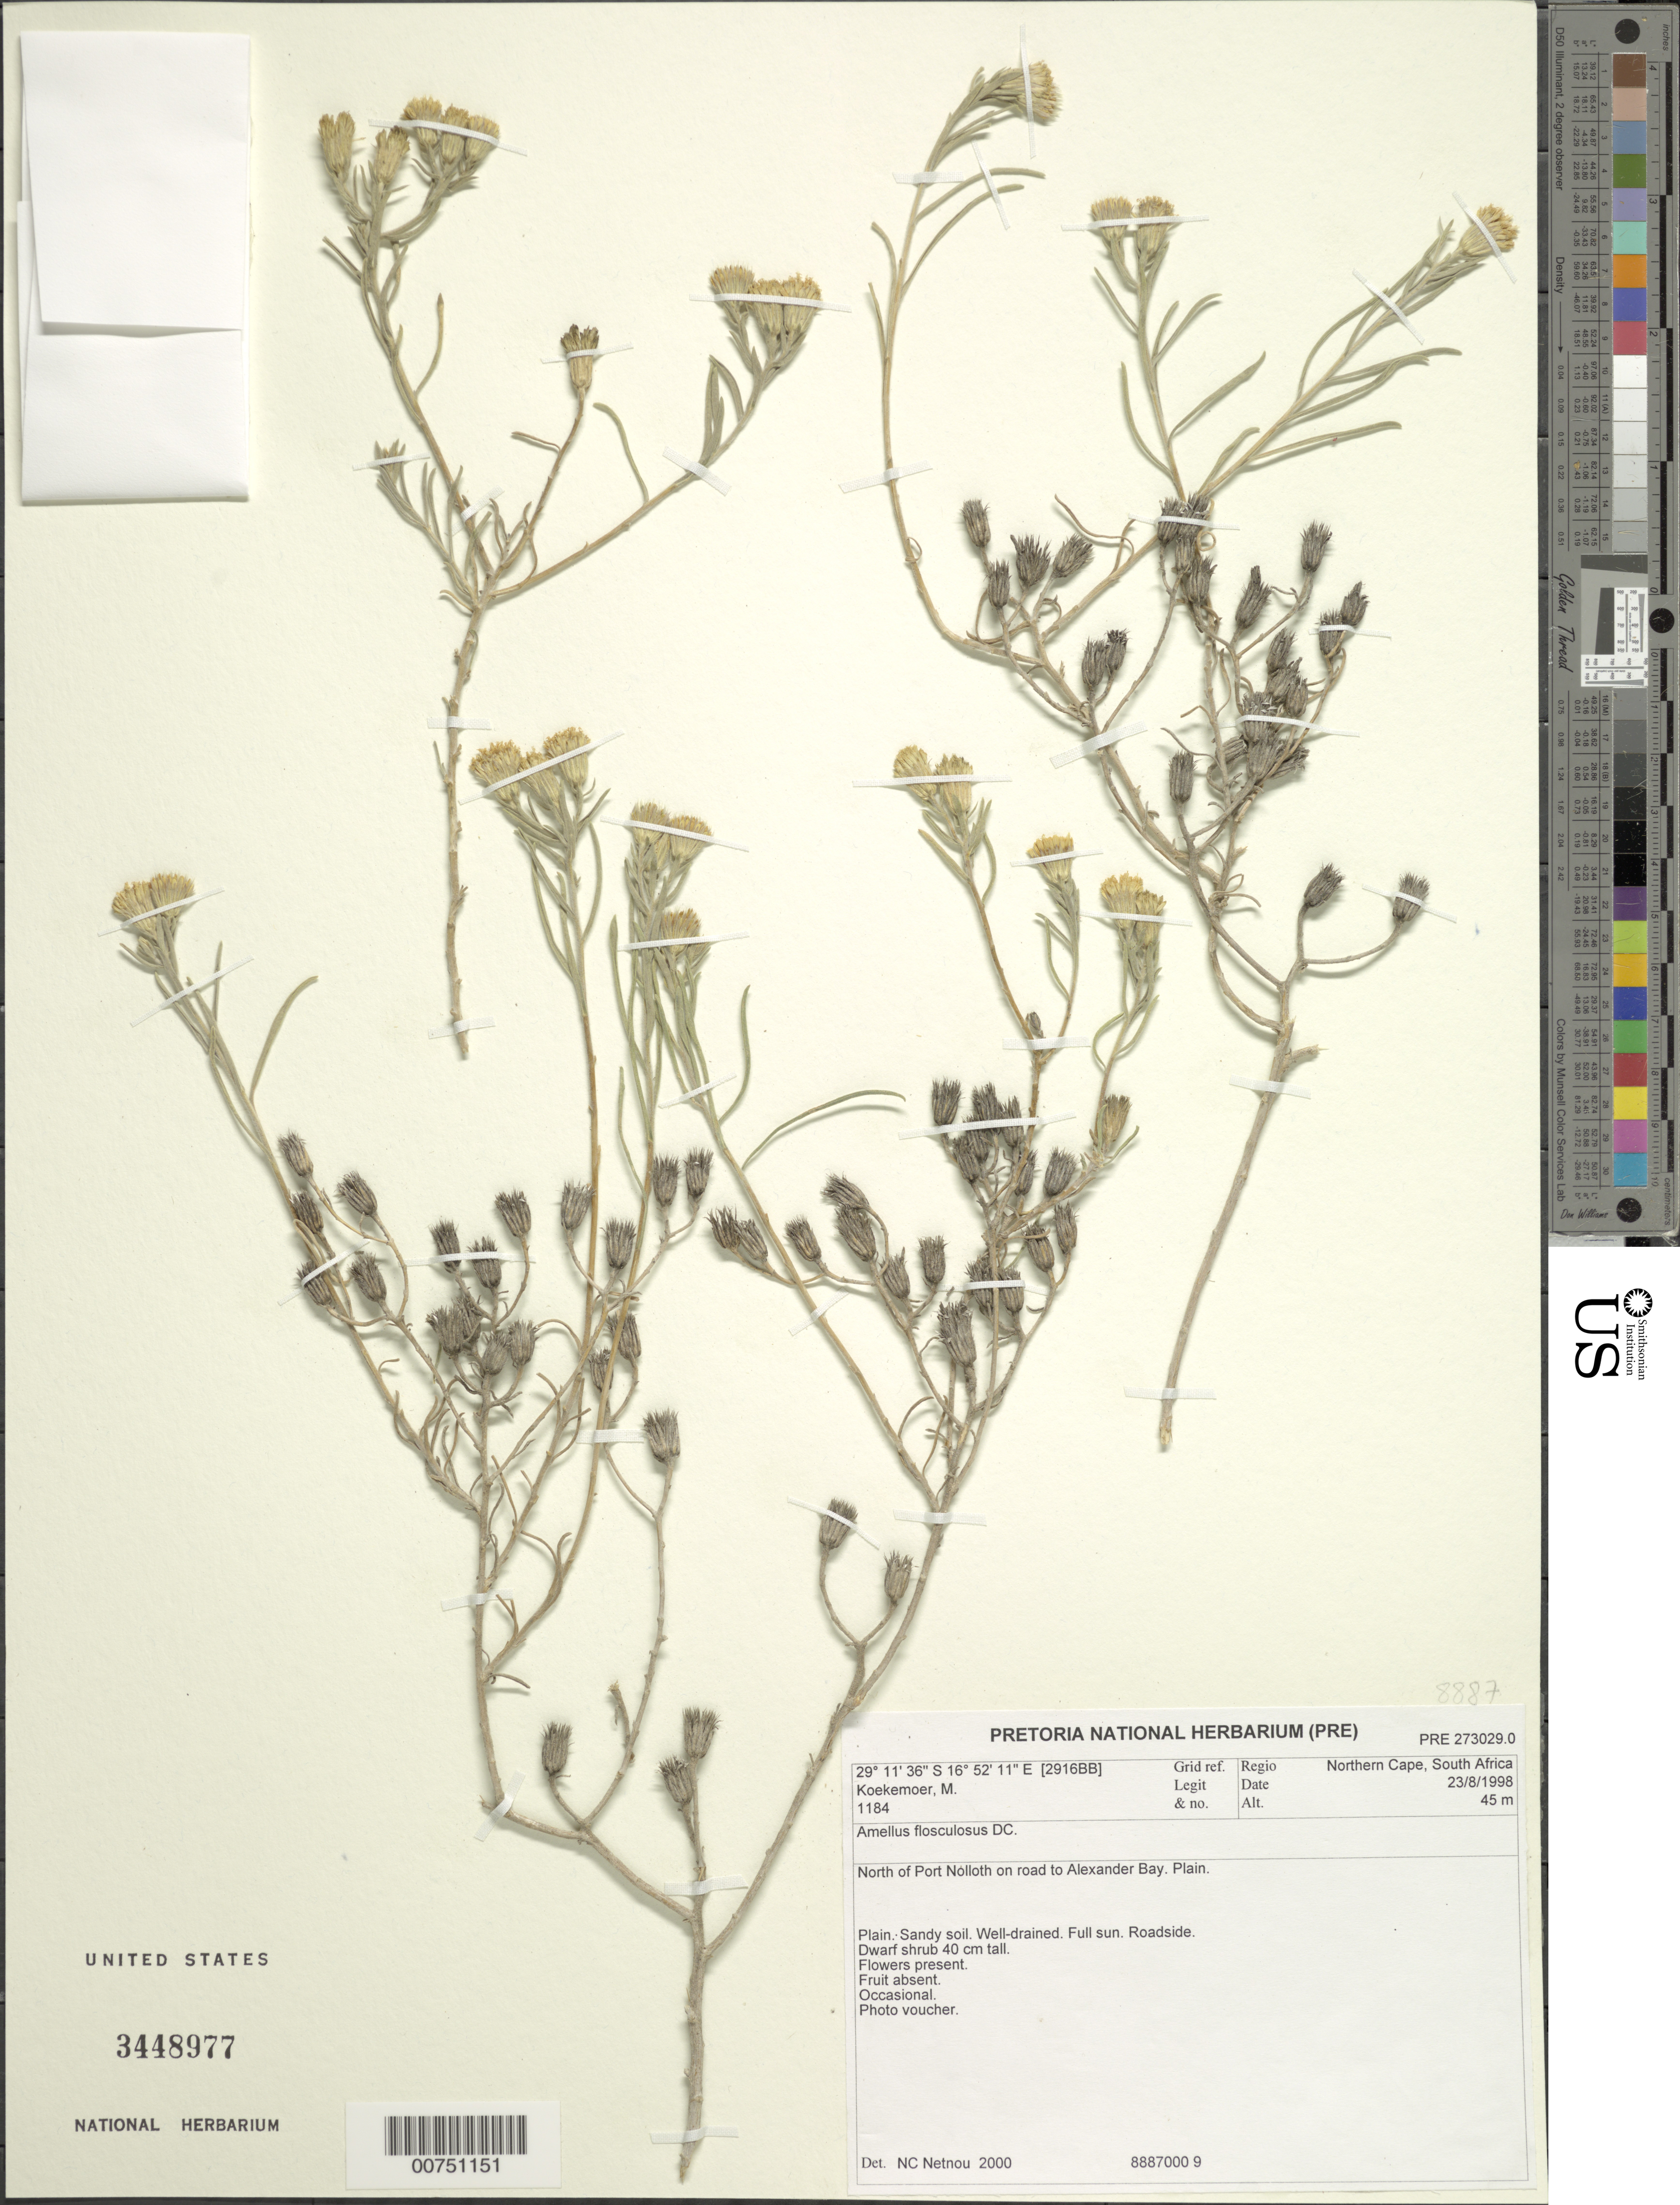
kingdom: Plantae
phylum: Tracheophyta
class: Magnoliopsida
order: Asterales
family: Asteraceae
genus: Amellus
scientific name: Amellus flosculosus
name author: DC.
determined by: Netnou, N. C.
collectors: M. Koekemoer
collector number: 1184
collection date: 1998-08-23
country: South Africa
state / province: Northern Cape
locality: N of Port Nolloth, on road to Alexander Bay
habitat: Plain; sandy soil, well-drained, full sun, roadside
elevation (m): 45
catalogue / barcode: US 3448977